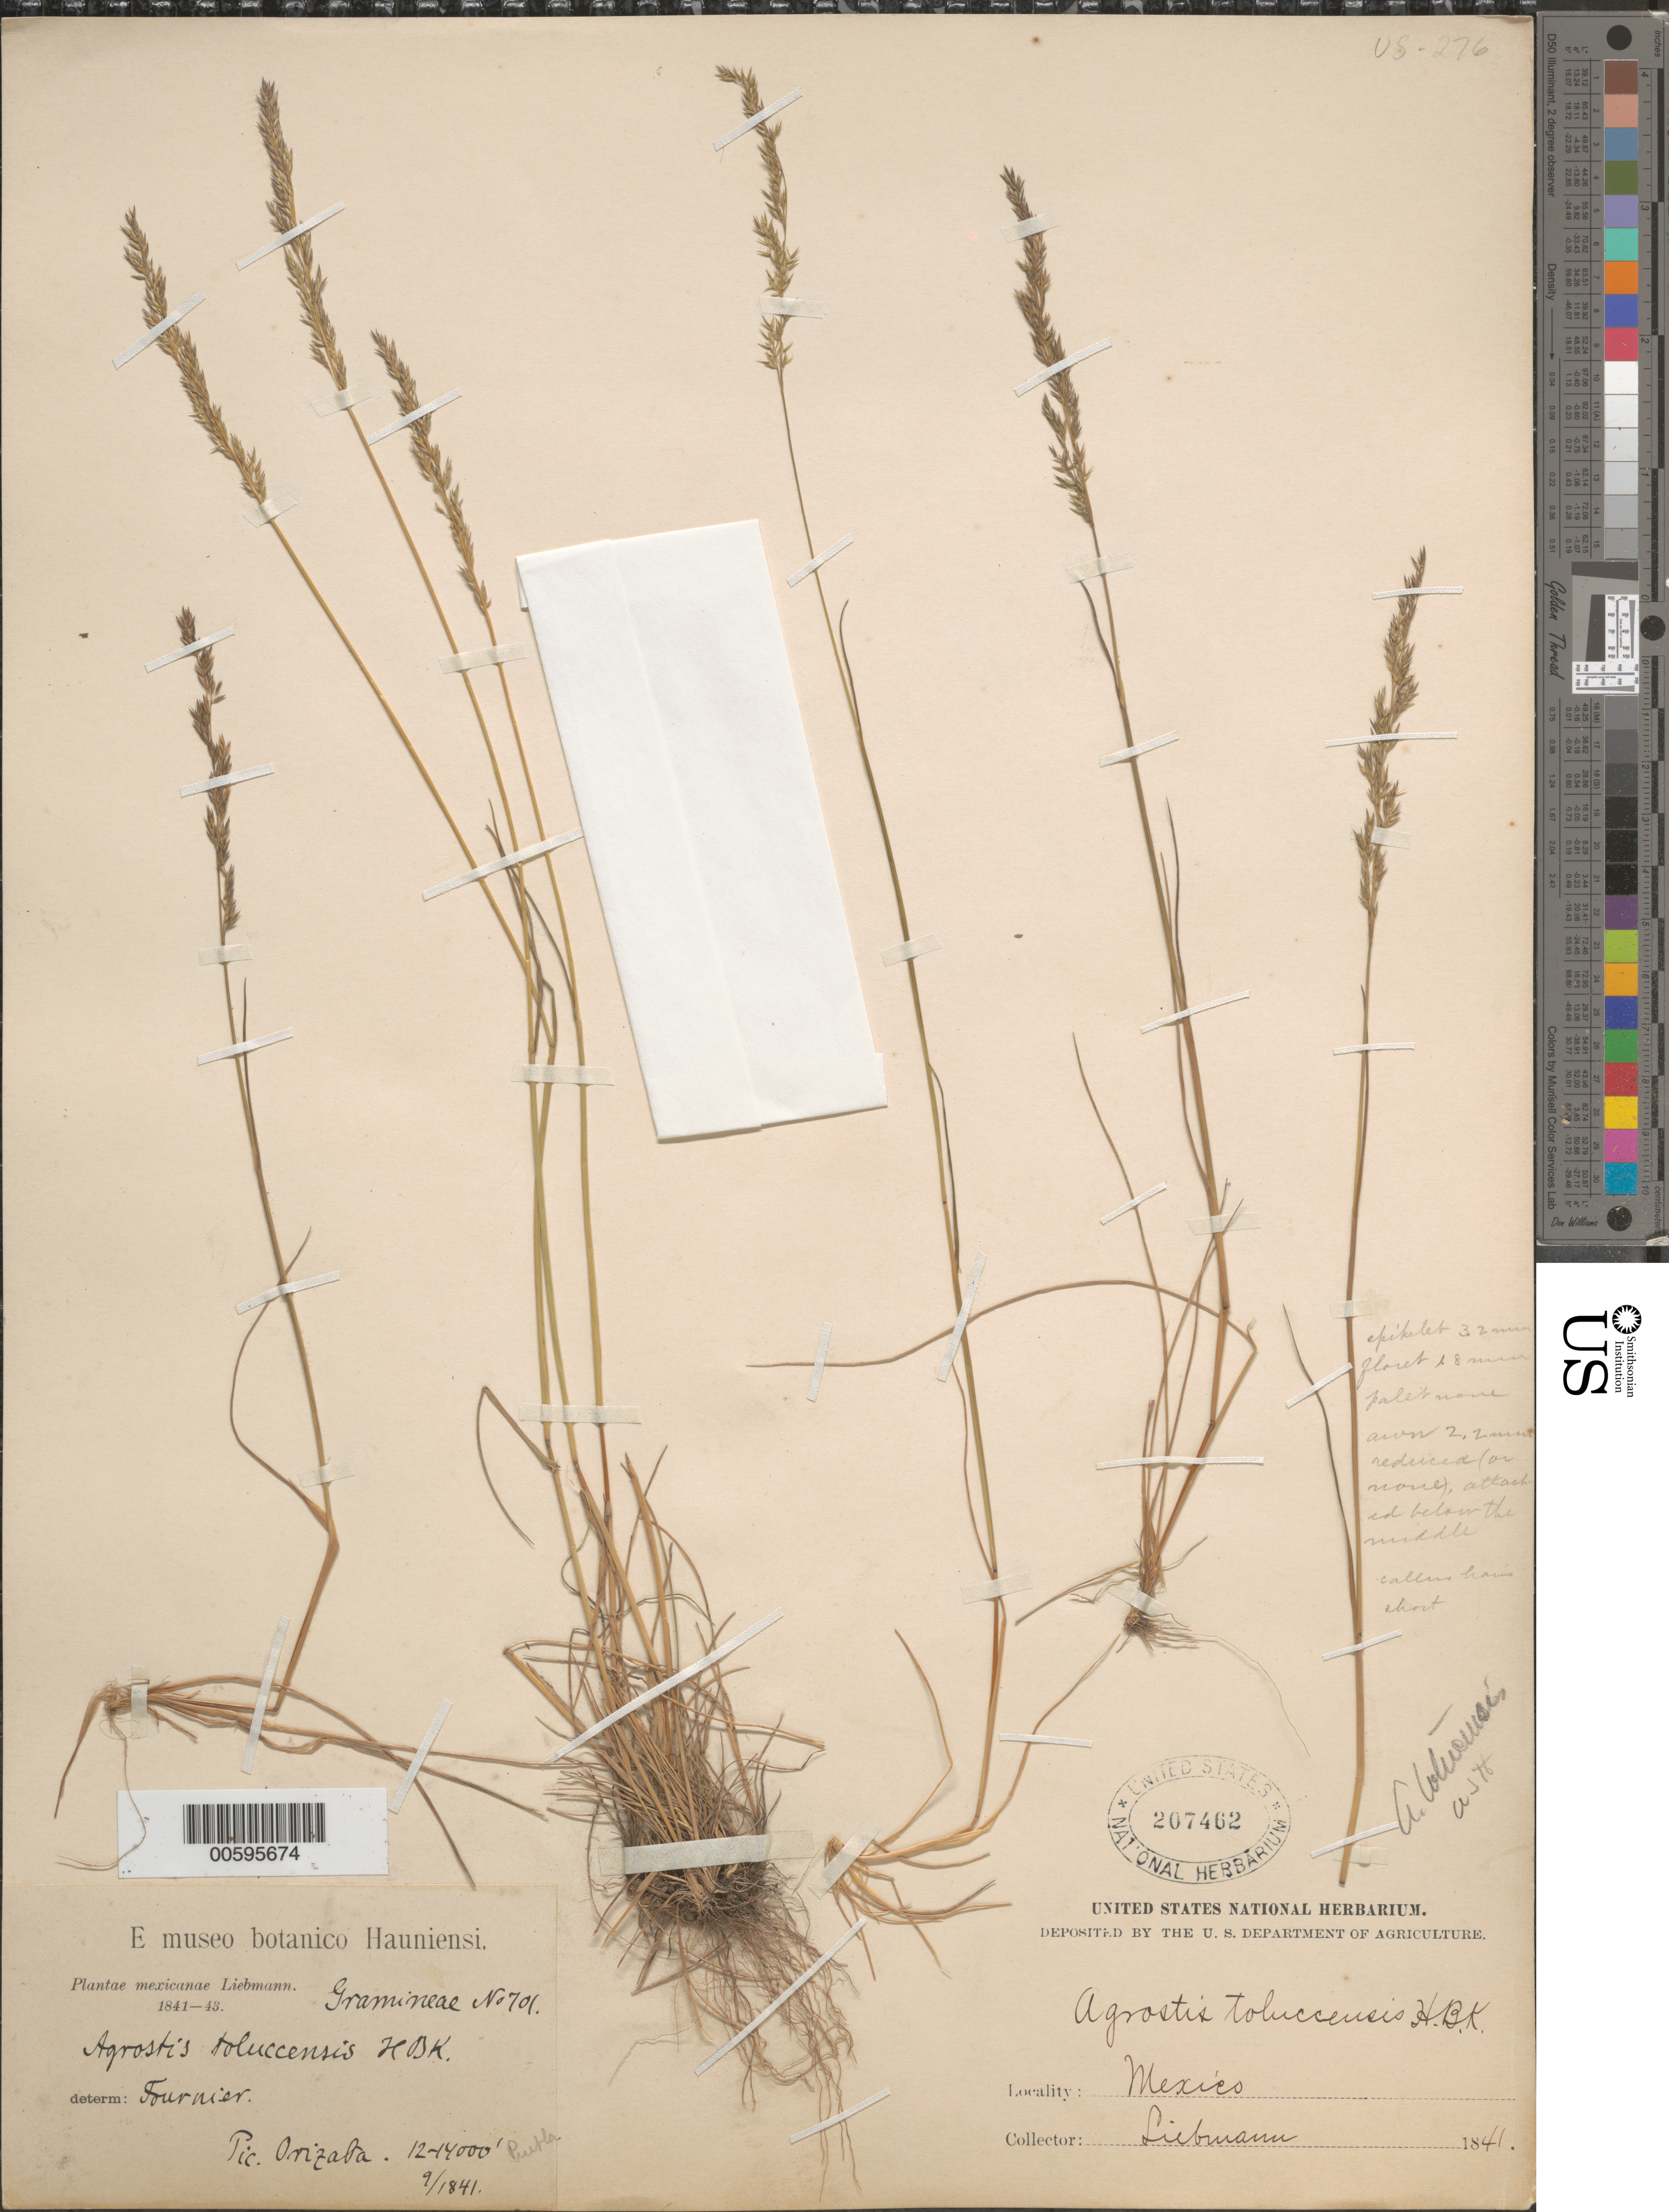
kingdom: Plantae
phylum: Tracheophyta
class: Liliopsida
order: Poales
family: Poaceae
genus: Agrostis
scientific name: Agrostis tolucensis Kunth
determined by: Fournier, E. P. N.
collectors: F. M. Liebmann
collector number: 701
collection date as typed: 0 Sep 1841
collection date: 1841-09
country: Mexico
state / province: Veracruz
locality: Pic. Orizaba.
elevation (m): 4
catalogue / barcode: US 207462